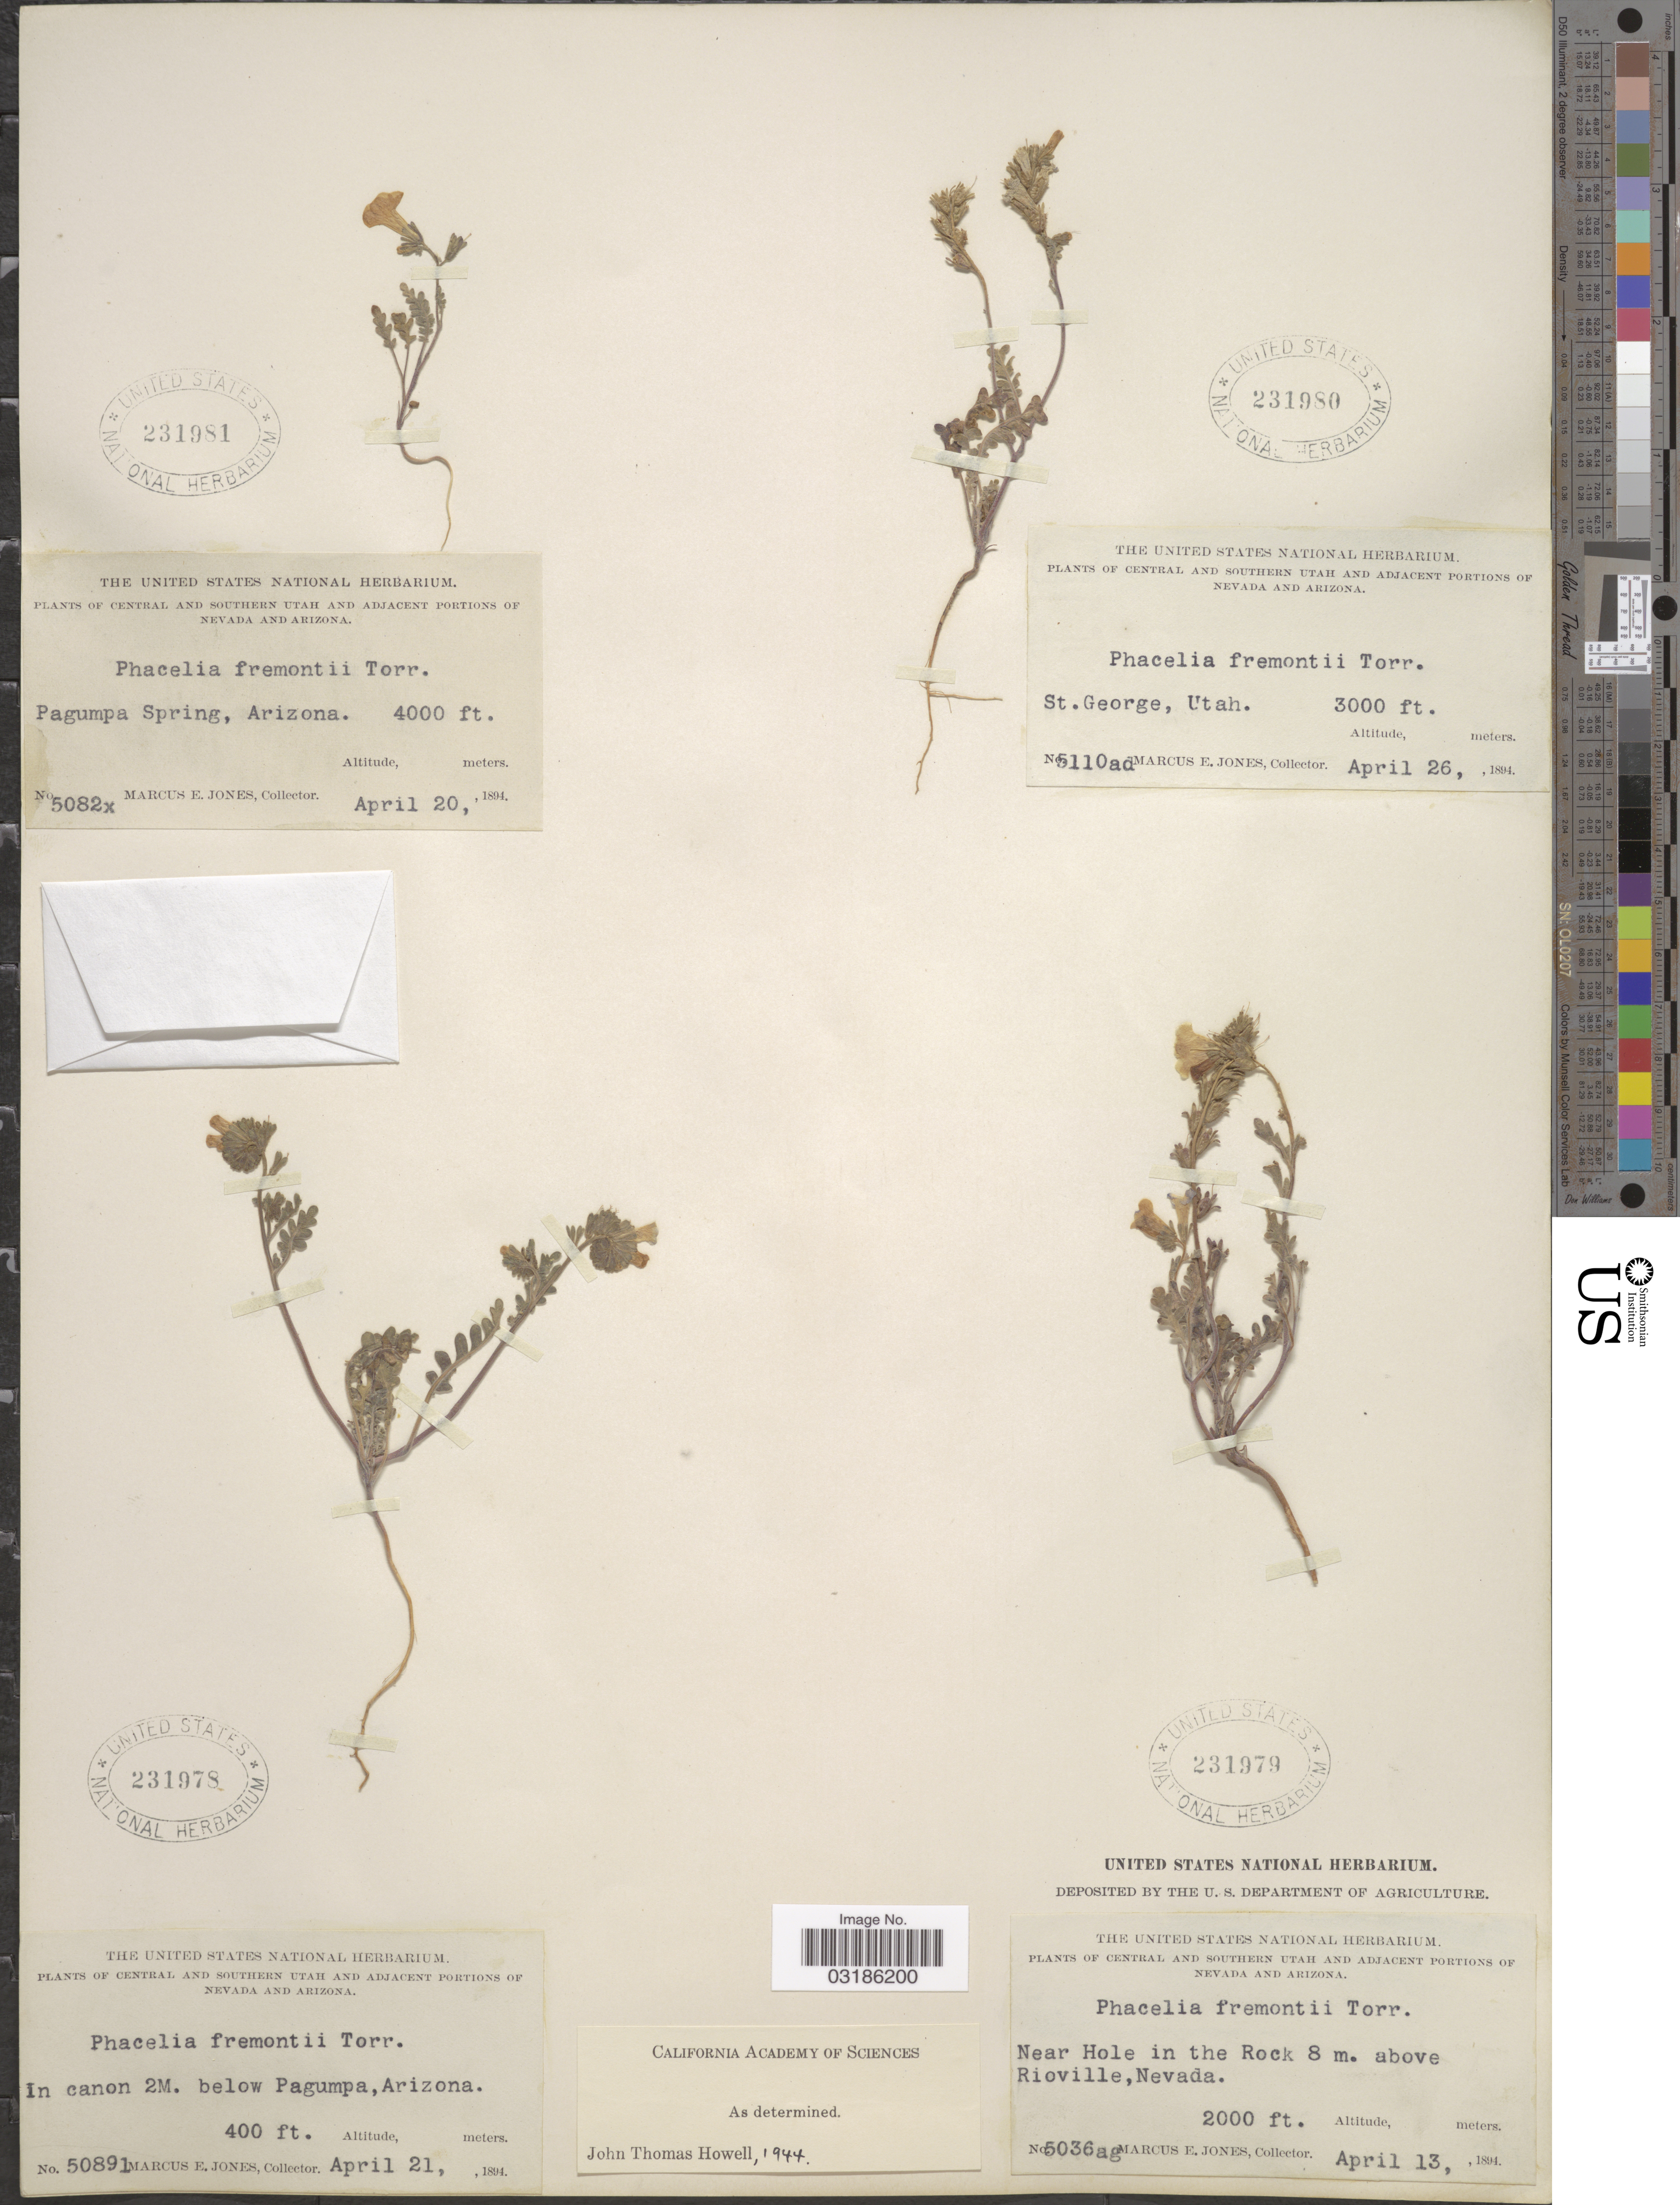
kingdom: Plantae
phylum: Tracheophyta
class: Magnoliopsida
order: Boraginales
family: Hydrophyllaceae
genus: Phacelia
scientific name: Phacelia fremontii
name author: Torr.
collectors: M. E. Jones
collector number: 5036ag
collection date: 1894-04-13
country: United States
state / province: Nevada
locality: Adjacent portions of Nevada. Near Hole in the Rock 8 mi. above Rioville.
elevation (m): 610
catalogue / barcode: US 231979-4